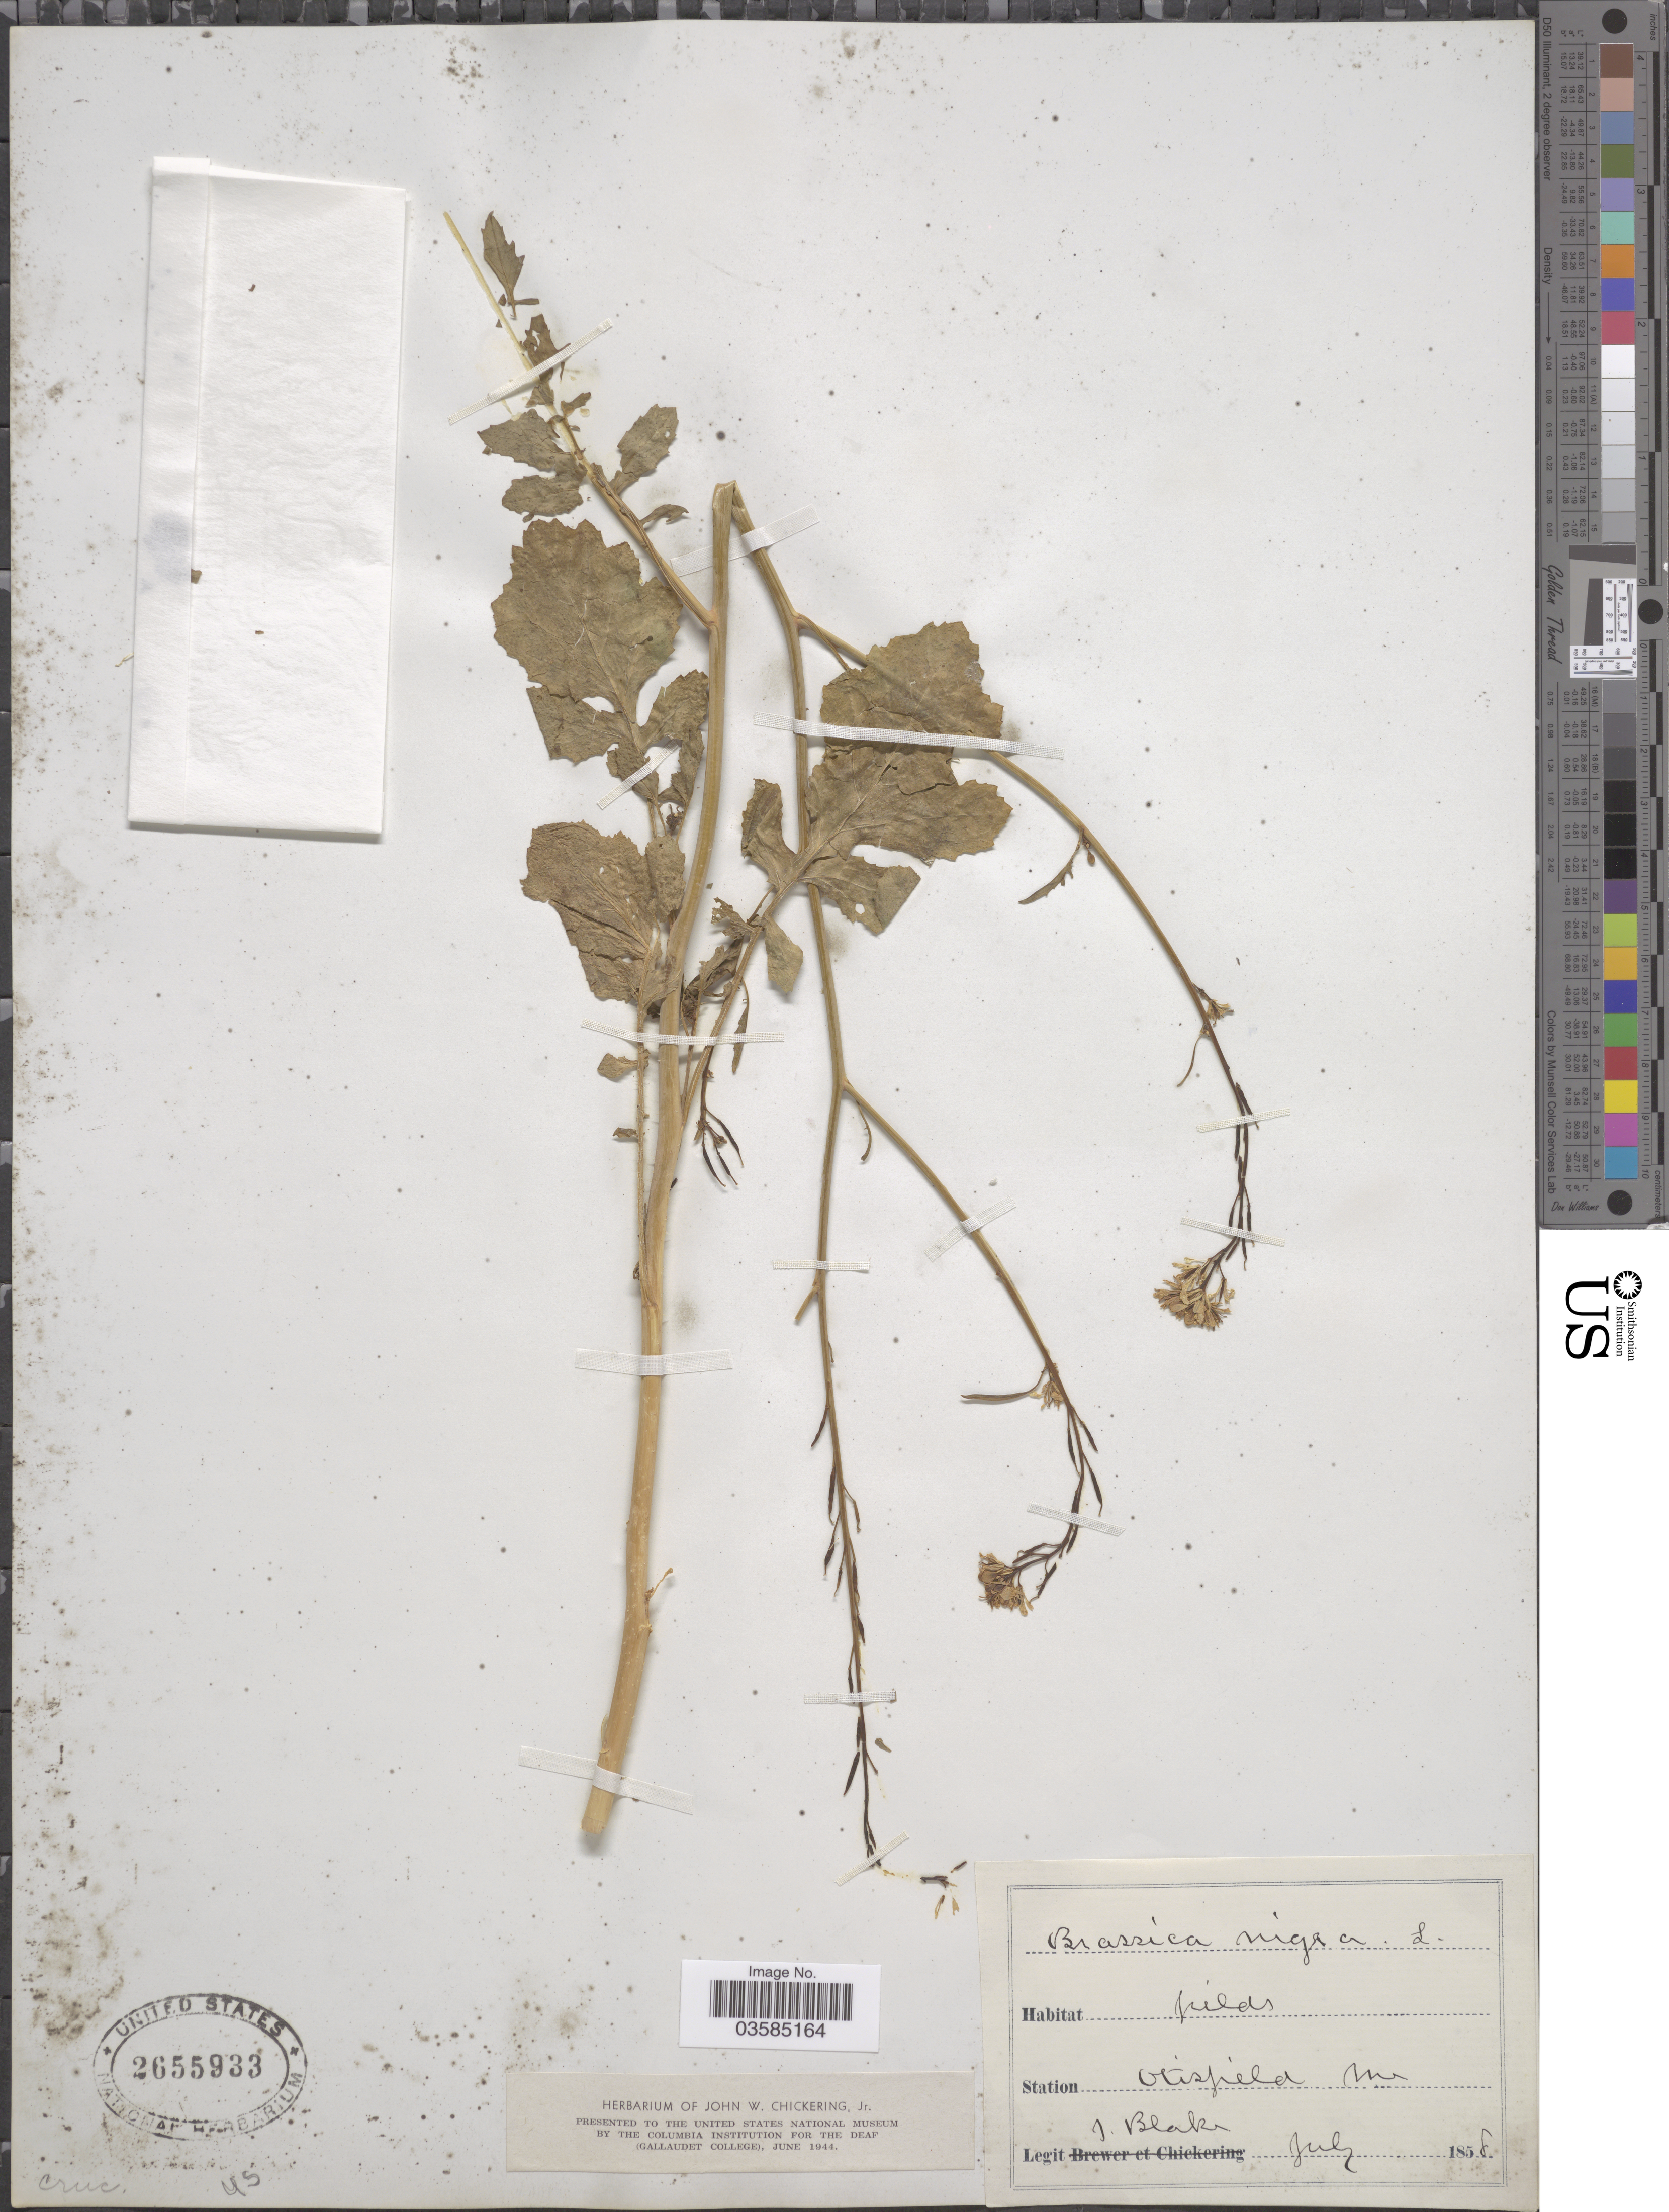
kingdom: Plantae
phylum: Tracheophyta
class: Magnoliopsida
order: Brassicales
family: Brassicaceae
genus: Brassica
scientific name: Brassica nigra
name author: (L.) W.D.J. Koch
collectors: J. Blake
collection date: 1858-07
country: United States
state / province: Maine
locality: Station Otisfield.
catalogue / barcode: US 2655933